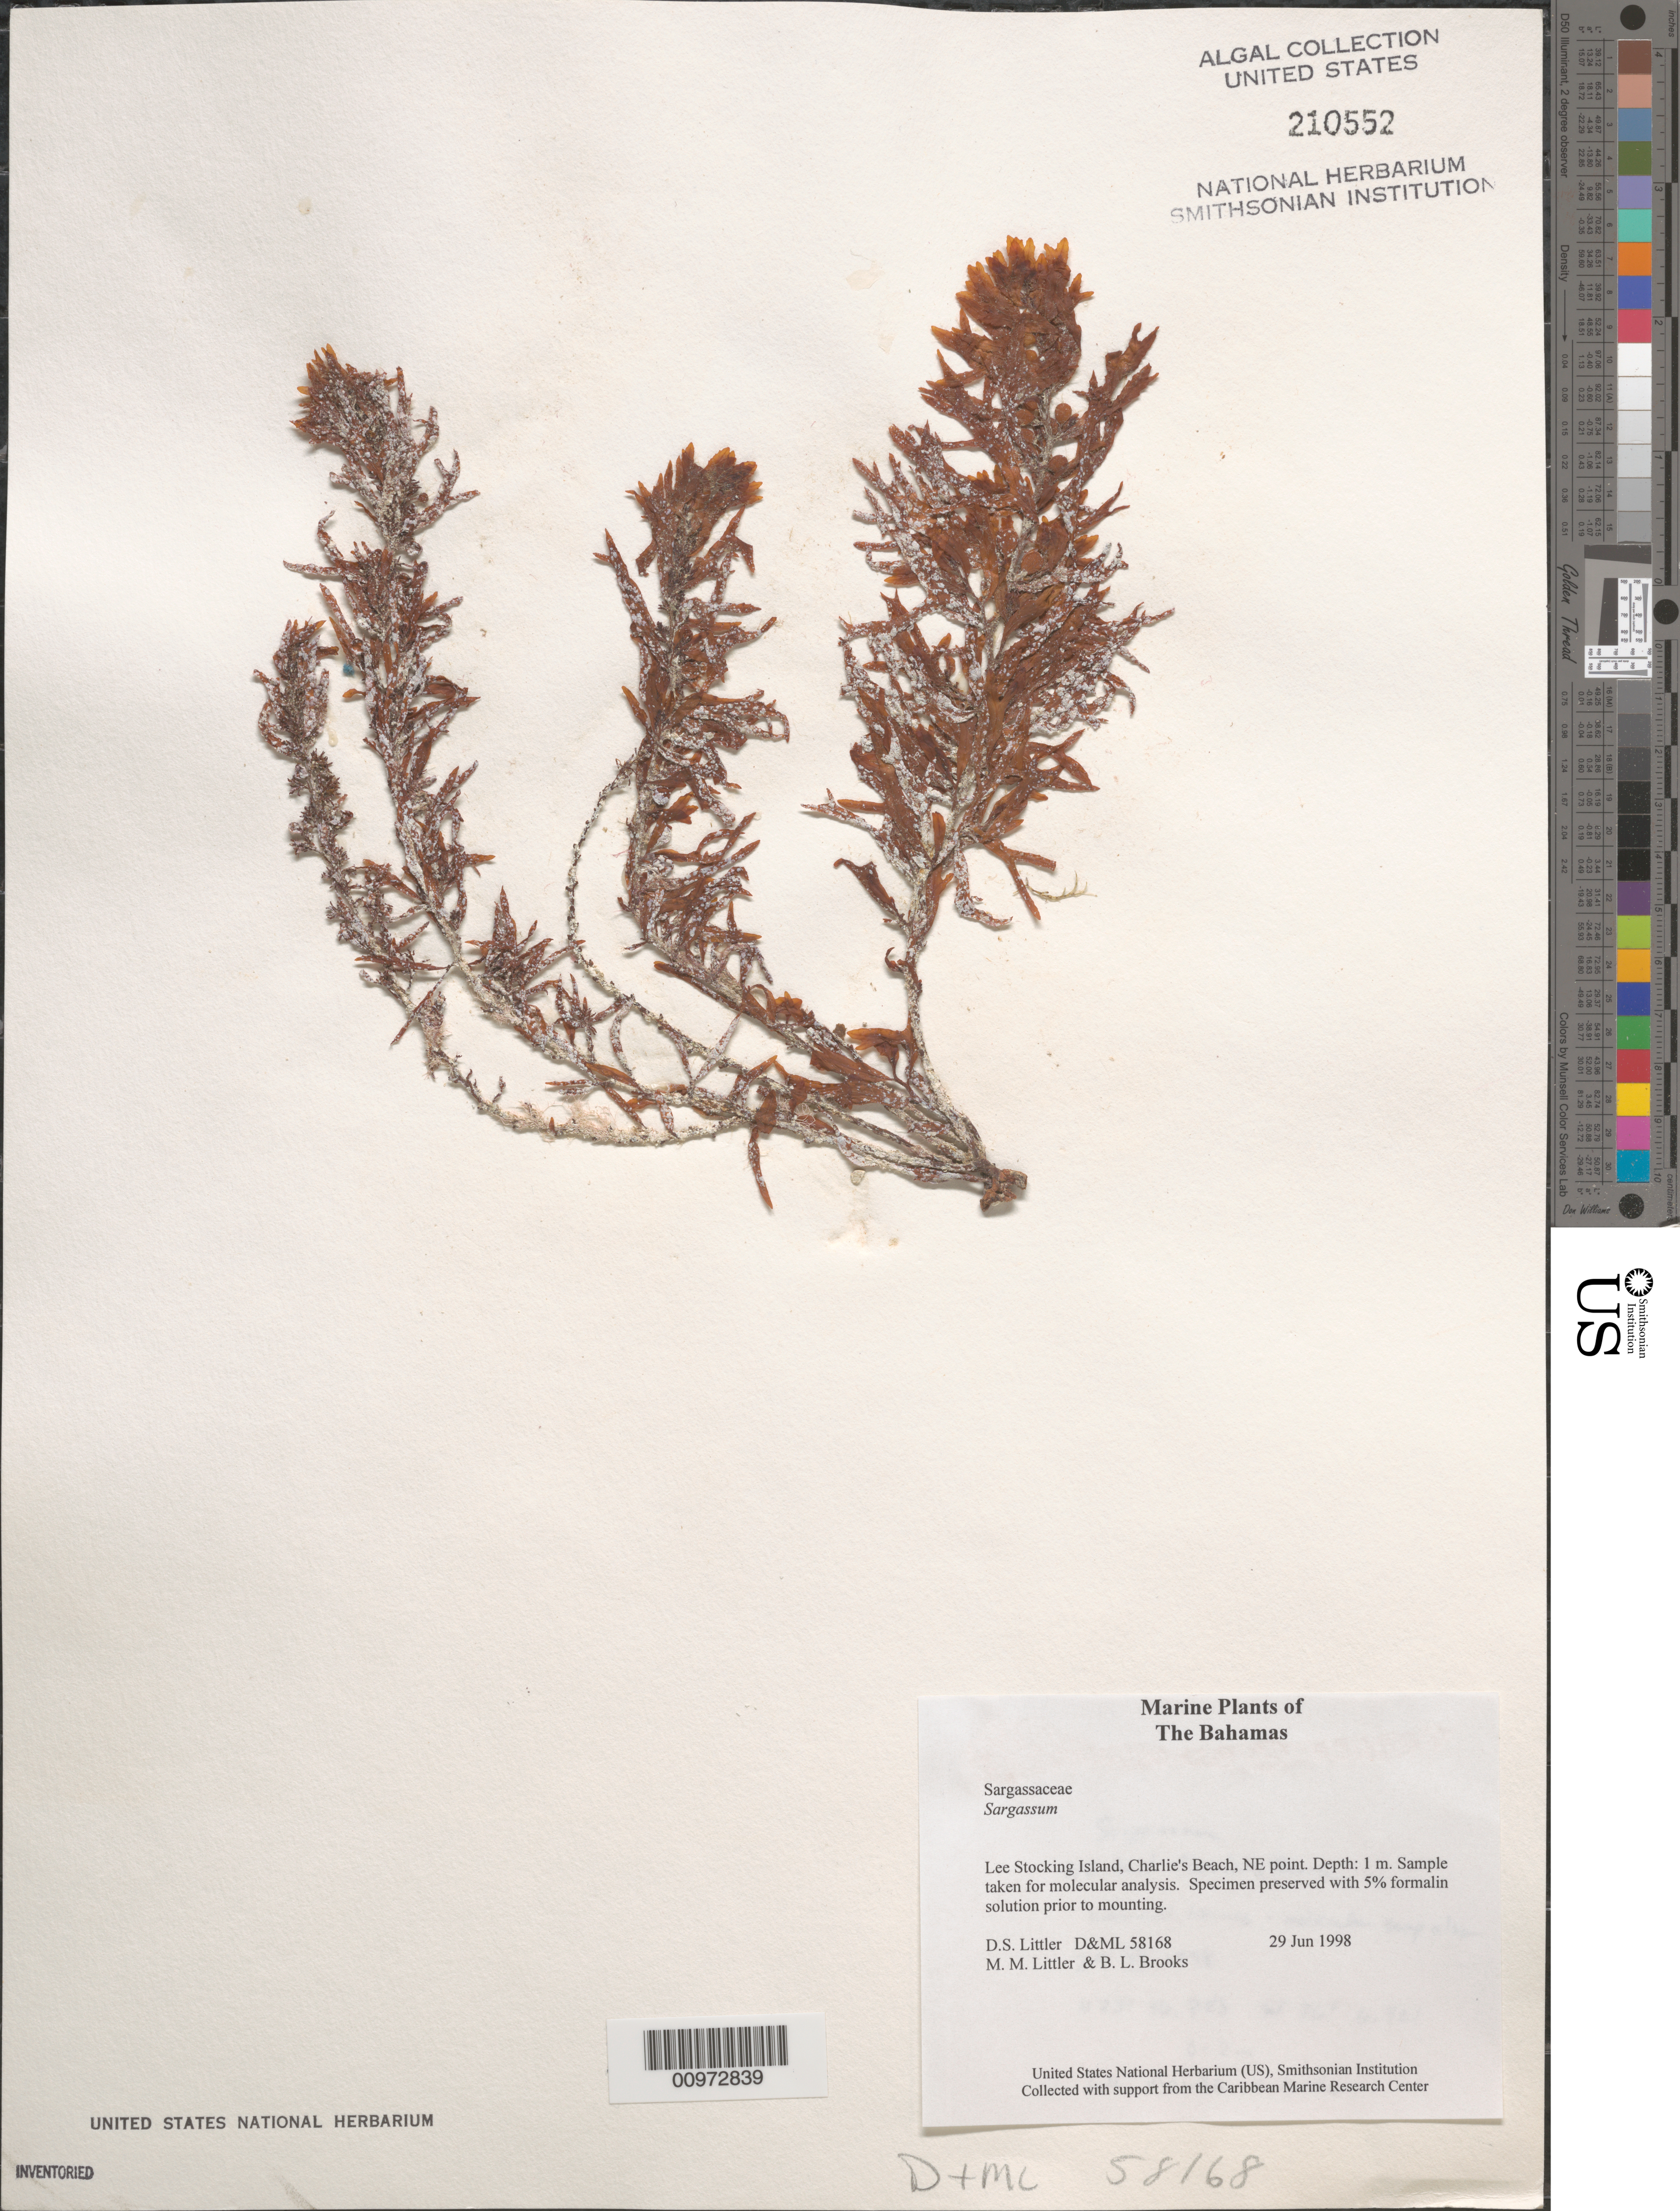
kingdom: Chromista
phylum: Ochrophyta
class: Phaeophyceae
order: Fucales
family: Sargassaceae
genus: Sargassum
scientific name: Sargassum sp.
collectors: D. S. Littler, M. M. Littler & B. Brooks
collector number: D&ML 58168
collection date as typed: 29 Jun 1998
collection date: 1998-06-29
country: Bahamas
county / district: Exuma District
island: Lee Stocking Island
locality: Northeast point of Charlie's Beach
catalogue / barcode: US 210552